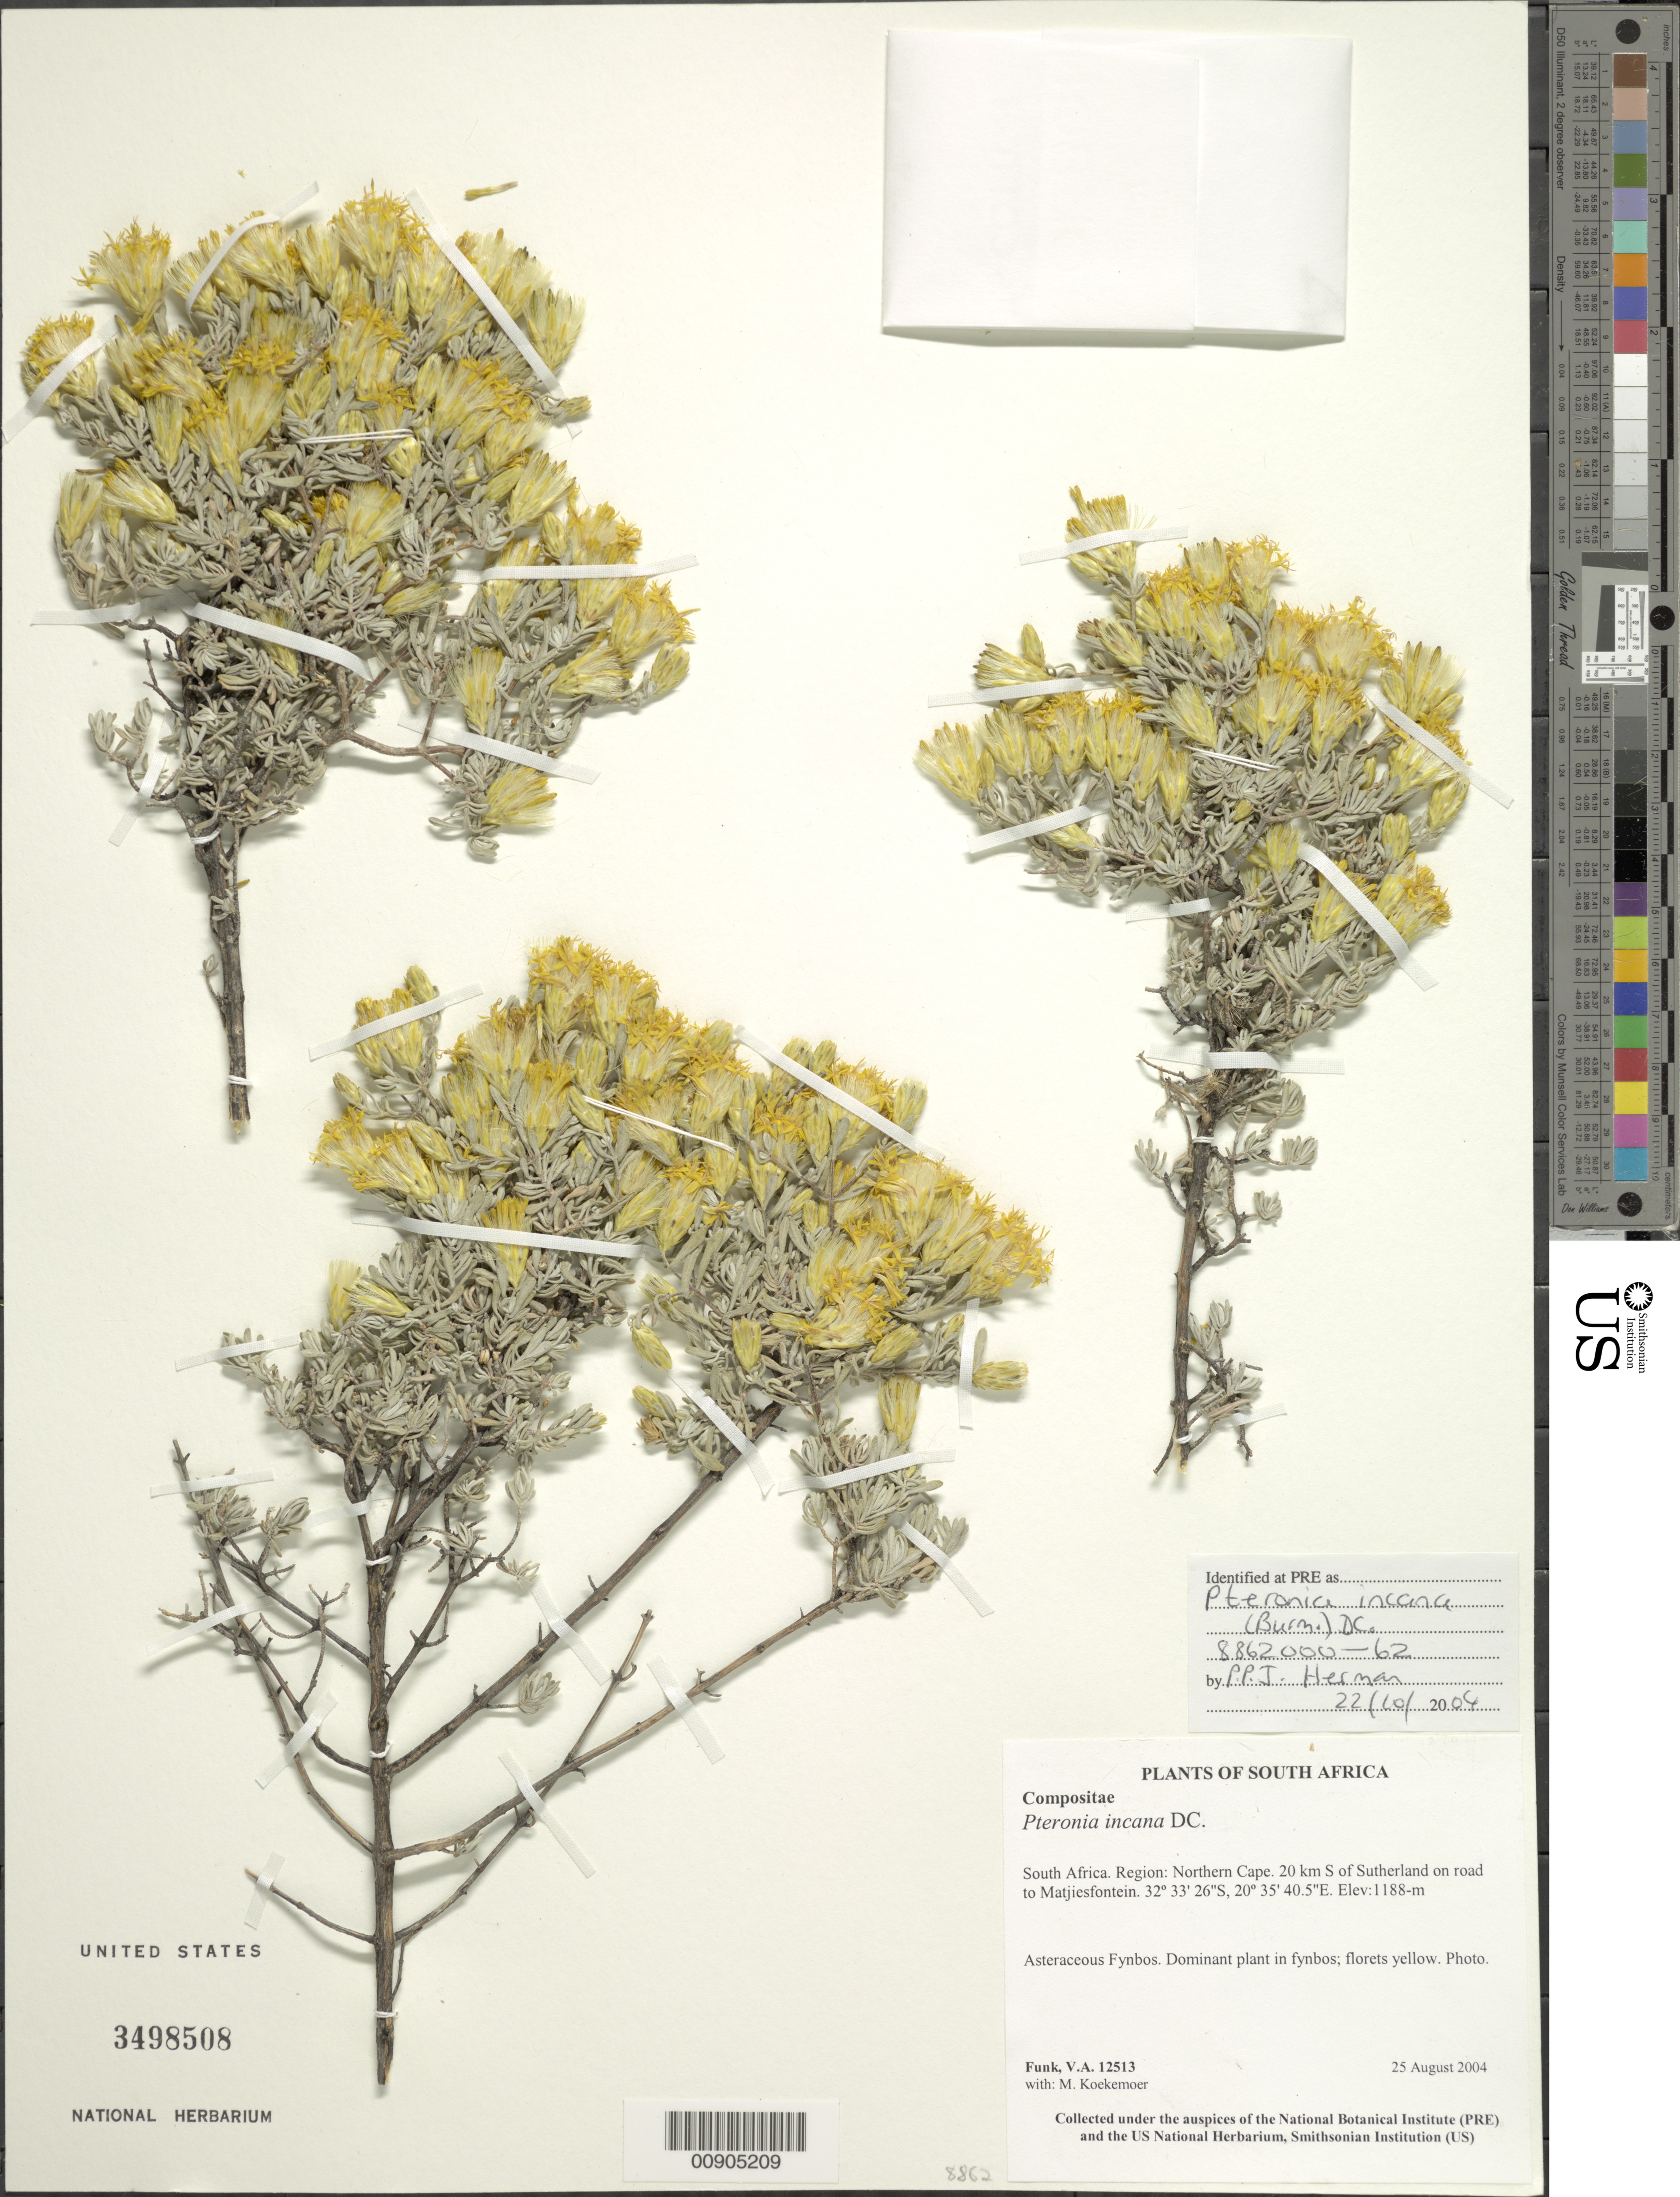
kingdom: Plantae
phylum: Tracheophyta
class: Magnoliopsida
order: Asterales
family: Asteraceae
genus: Pteronia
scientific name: Pteronia incana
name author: DC.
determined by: Herman, P. P. J.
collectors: V. Funk & M. Koekemoer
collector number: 12513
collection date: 2004-08-25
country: South Africa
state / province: Northern Cape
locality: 20 km S of Sutherland, on road to Matjiesfontein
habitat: Asteraceous fynbos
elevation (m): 1188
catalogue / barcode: US 3498508